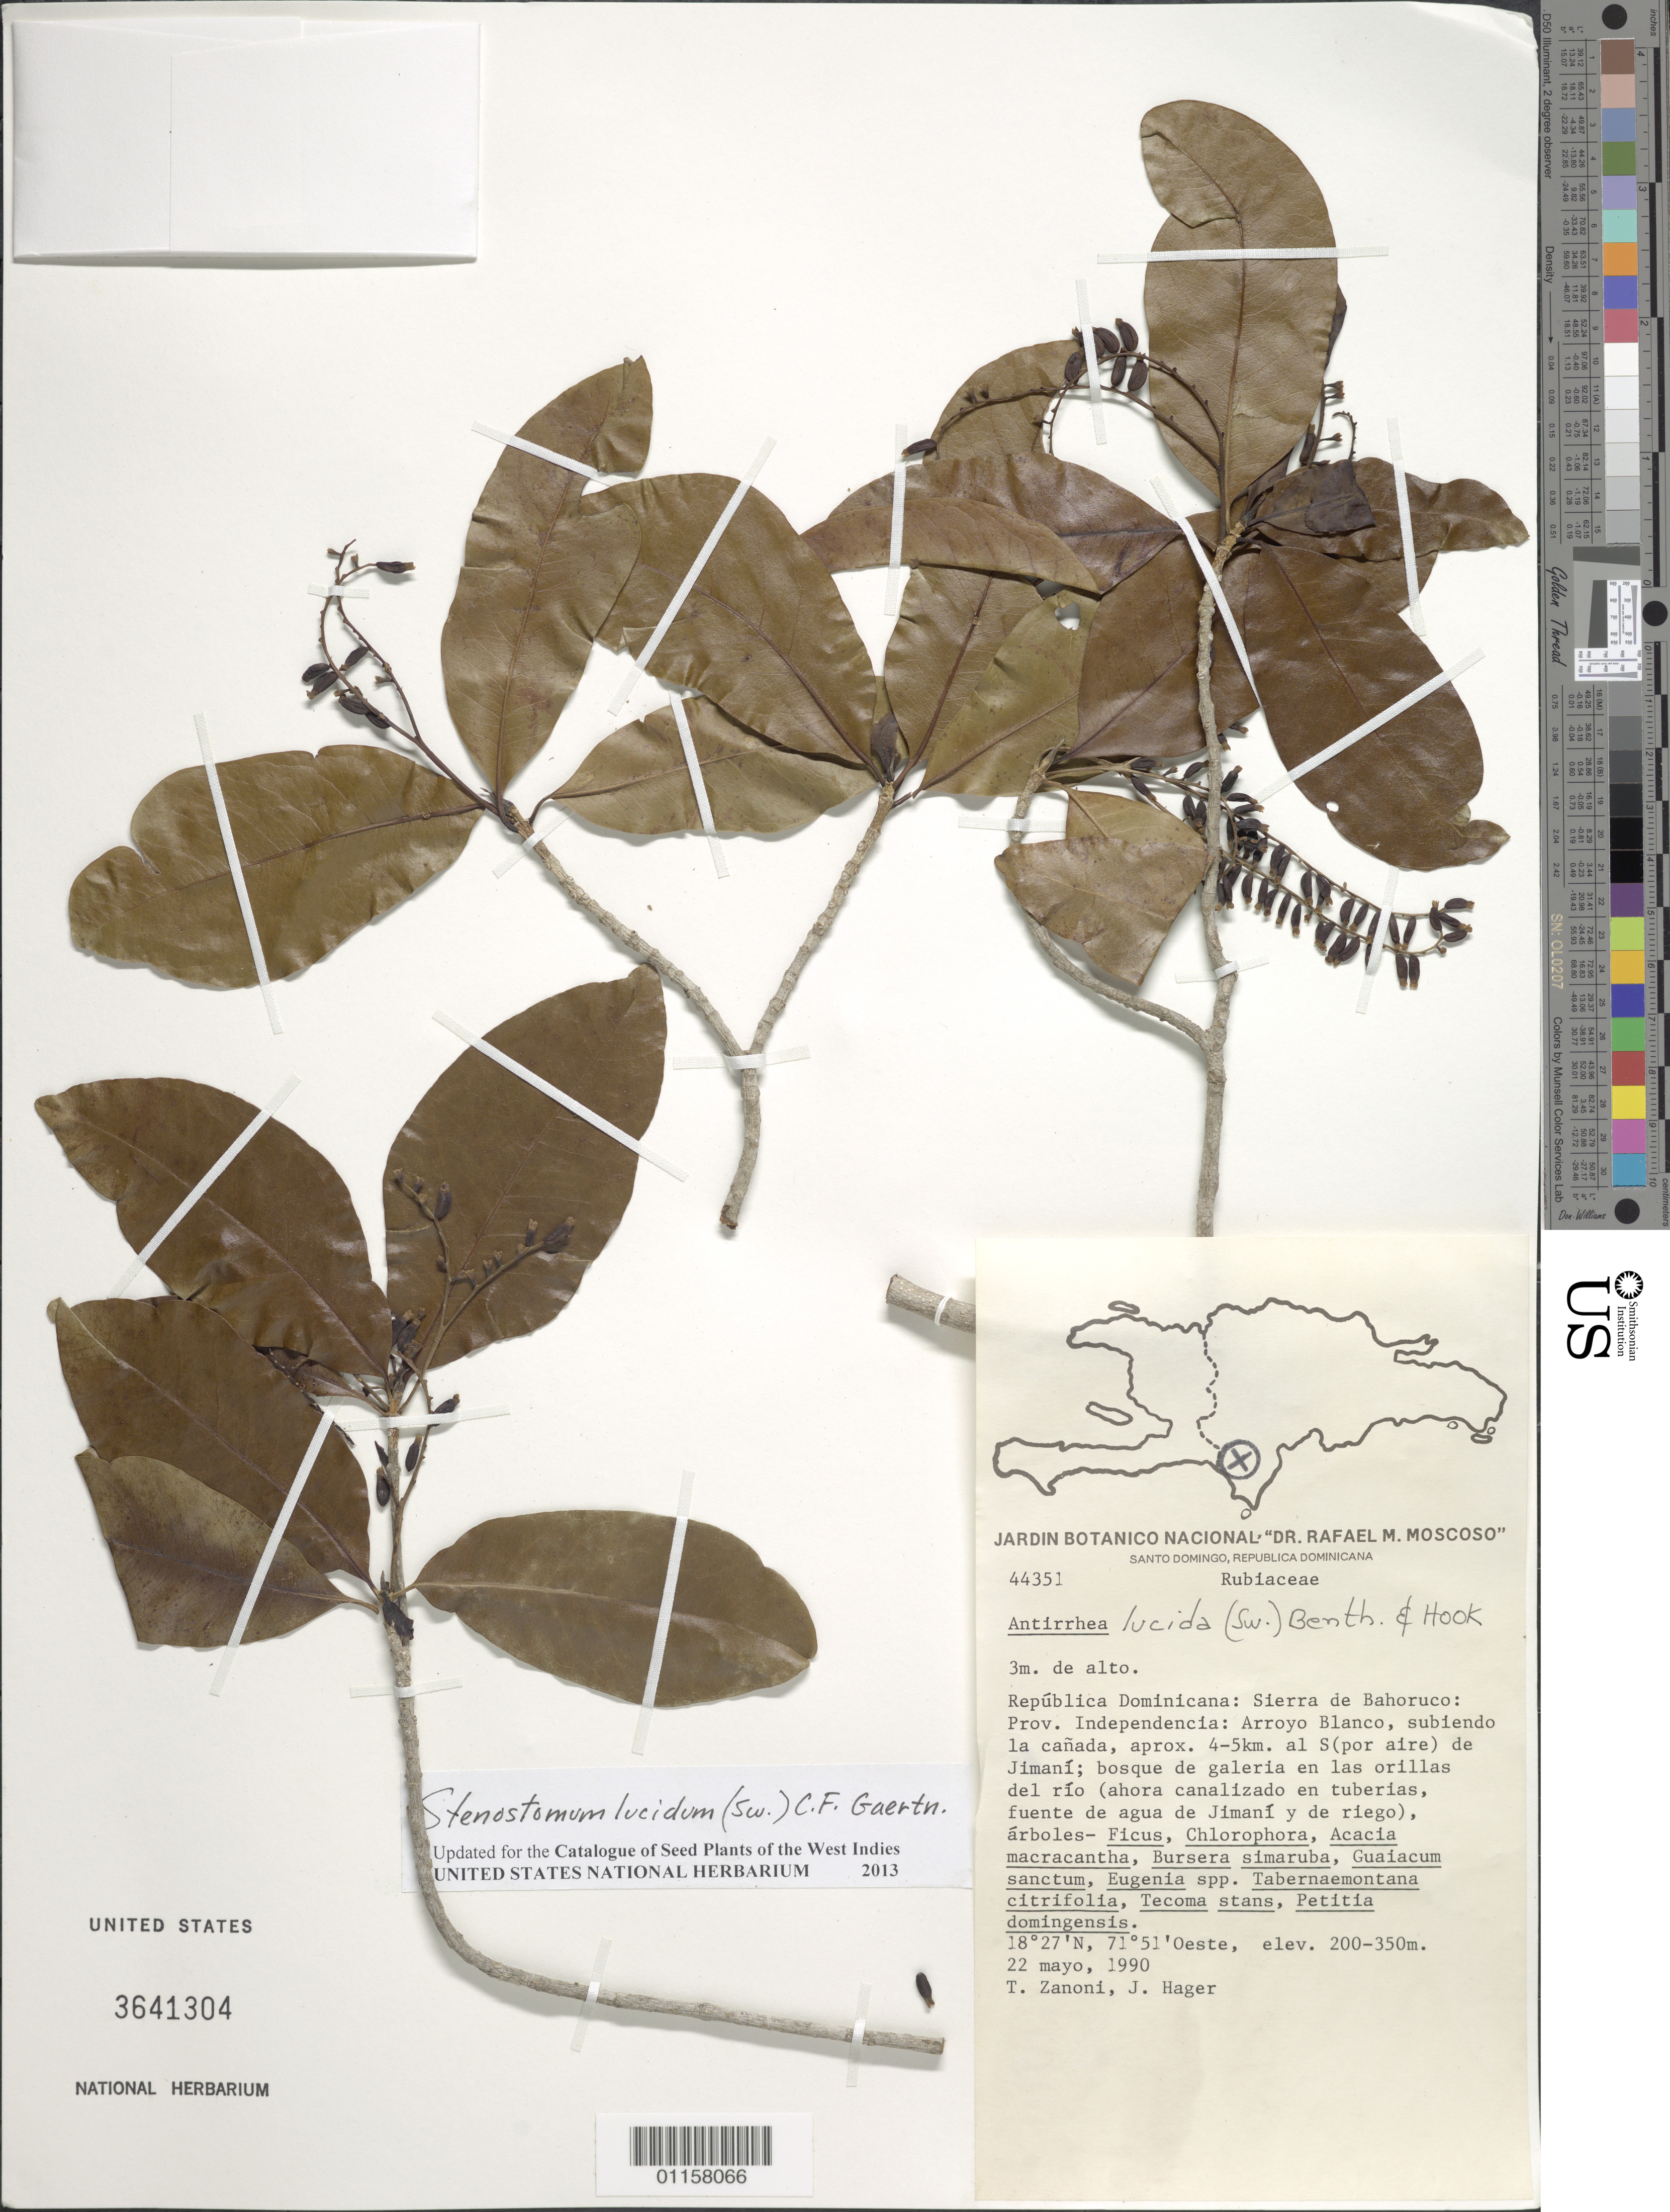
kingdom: Plantae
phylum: Tracheophyta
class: Magnoliopsida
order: Gentianales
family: Rubiaceae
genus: Stenostomum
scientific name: Stenostomum lucidum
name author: (Sw.) C.F. Gaertn.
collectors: T. A. Zanoni & J. Hager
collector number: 44351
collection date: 1990-05-22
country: Dominican Republic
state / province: Independencia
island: Hispaniola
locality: Sierra de Bahoruco; Arroyo Blanco, subiendo la cañada, aprox. 4-5 km al S (por aire) de Jimaní.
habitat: Bosque de galeria en las orillas del río (ahora canalizado en tuberias, fuente de agua de Jimaní y de riego), árboles: Ficus, Chlorophora, Acacia macracantha, Bursera simaruba, Guaiacum sanctum, Eugenia spp., Tabernaemontana citrifolia, Tecoma stans, Petitia domingensis.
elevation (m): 200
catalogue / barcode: US 3641304